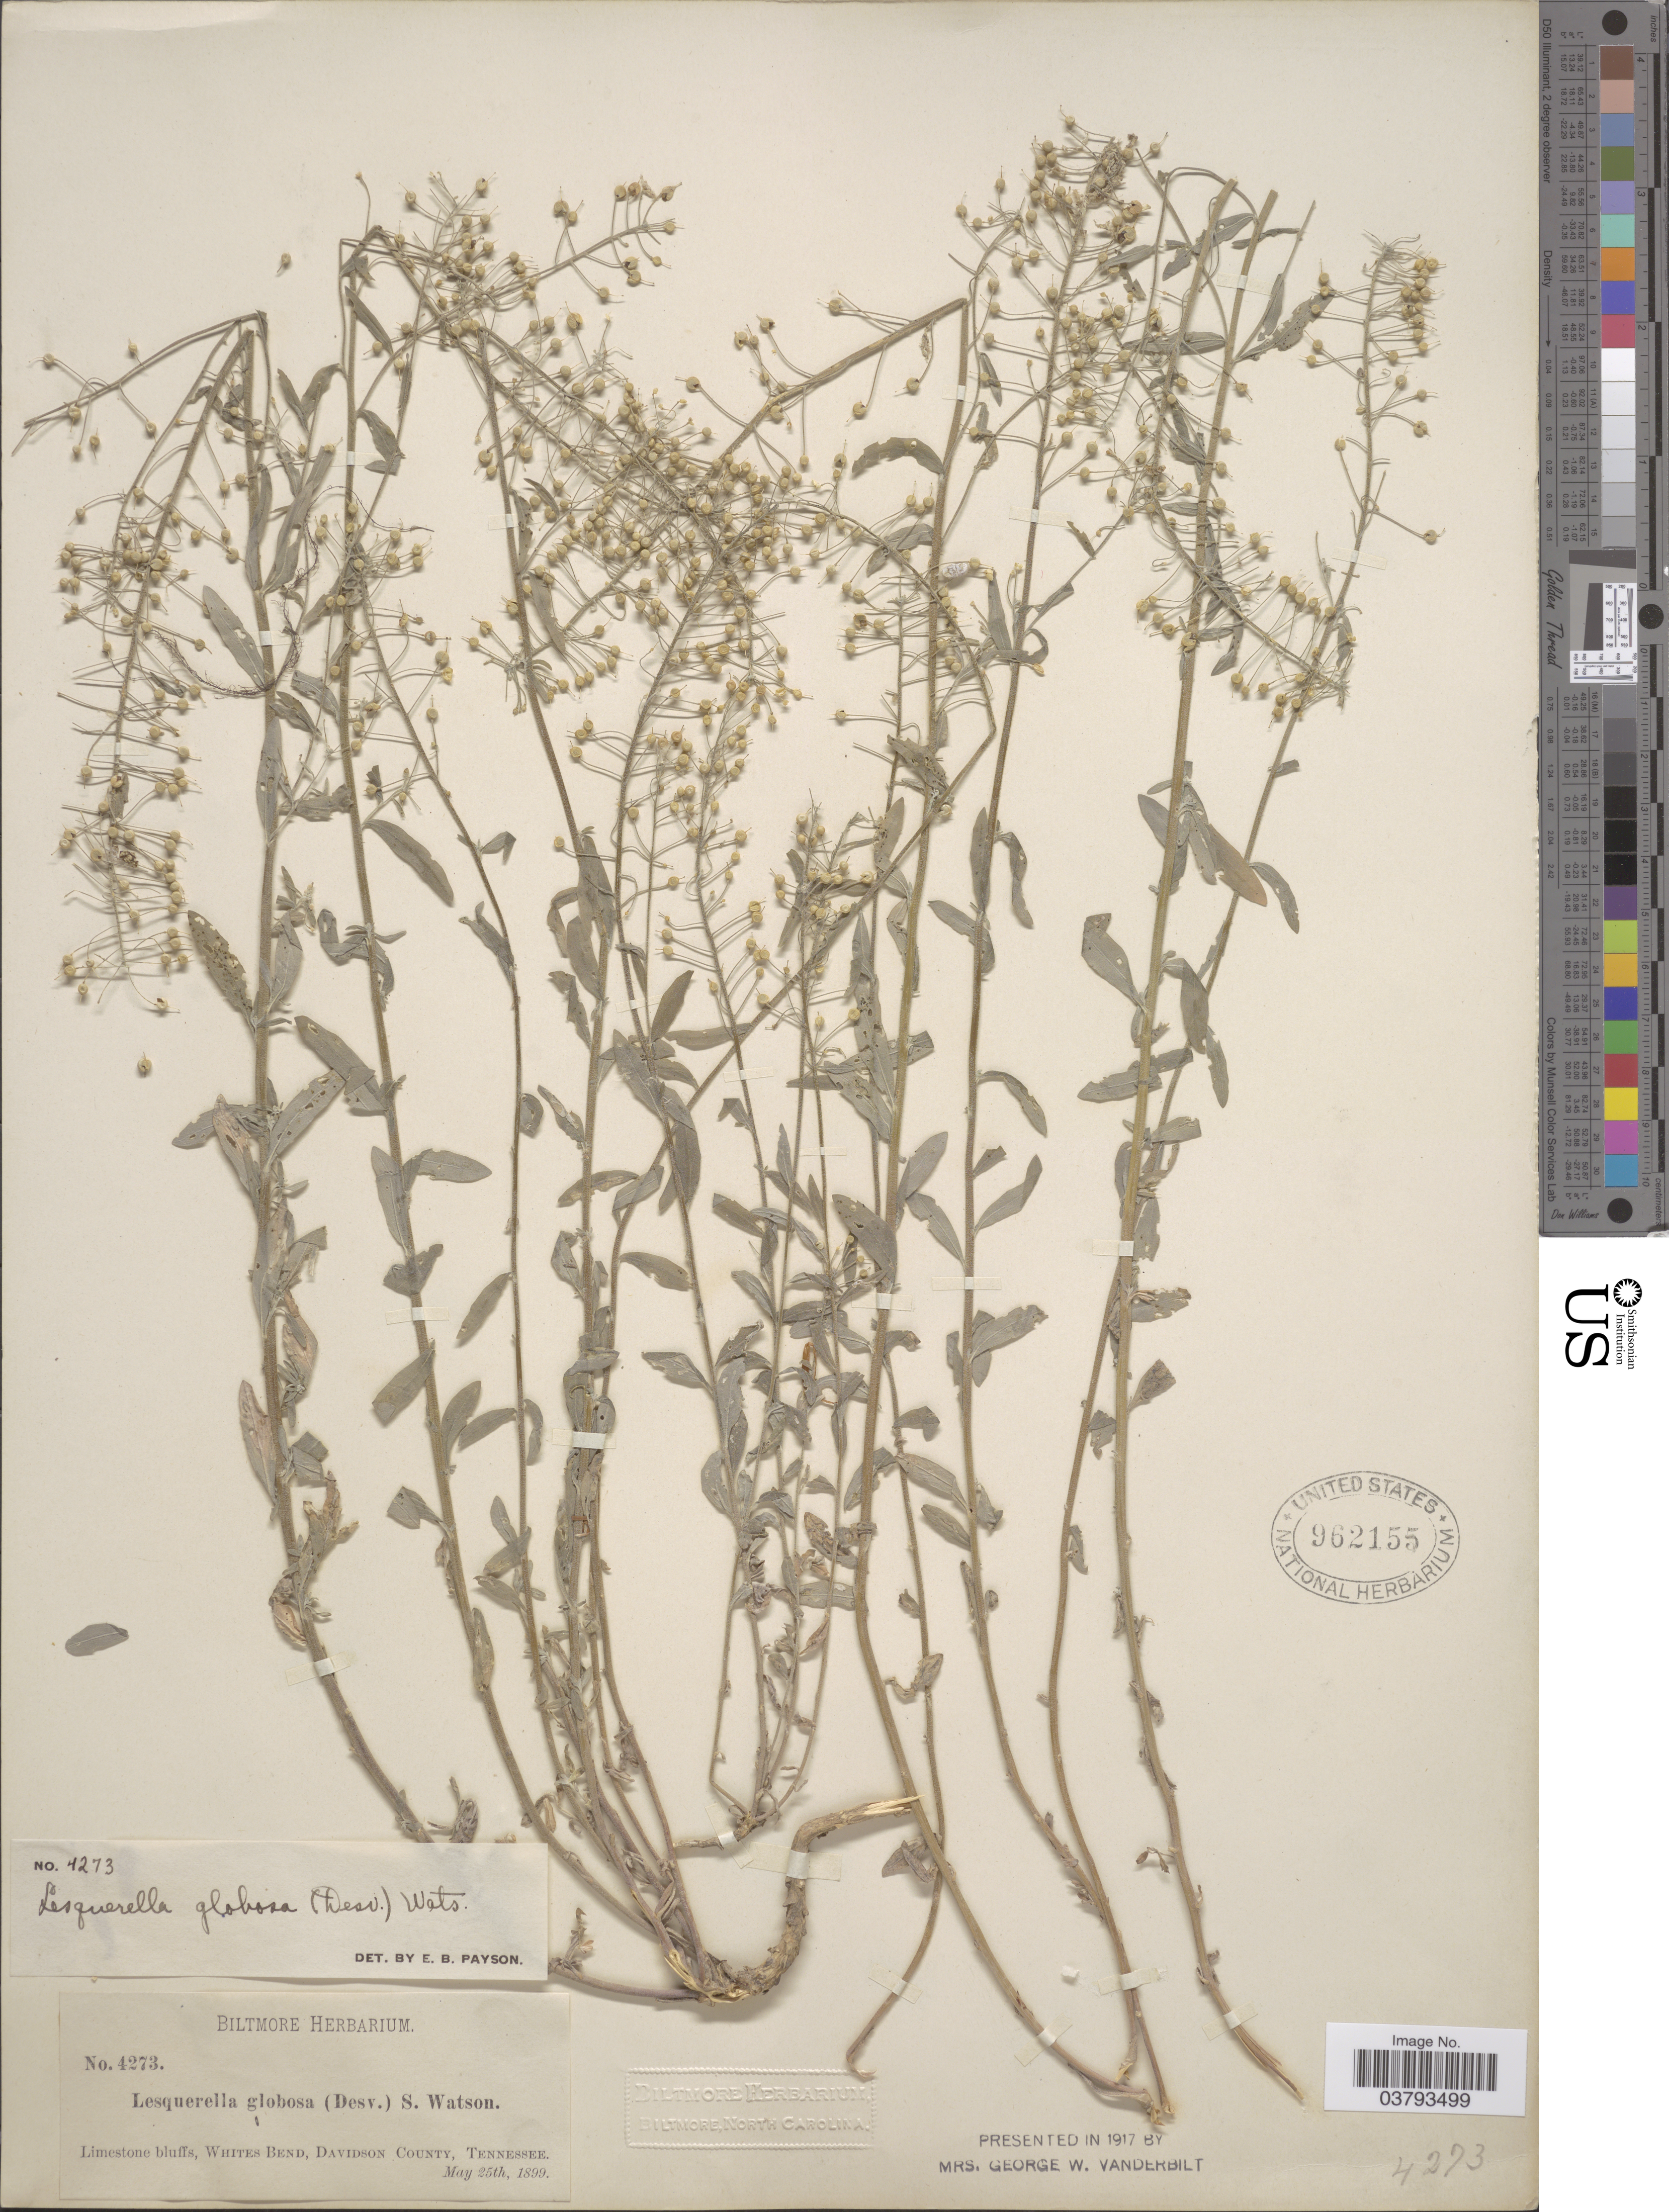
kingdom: Plantae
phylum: Tracheophyta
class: Magnoliopsida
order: Brassicales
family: Brassicaceae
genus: Lesquerella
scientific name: Lesquerella globosa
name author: (Desv.) S. Watson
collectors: ex herb. Biltmore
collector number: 4273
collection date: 1899-05-25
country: United States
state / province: Tennessee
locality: Limestone Bluffs, Whites Bend, Davidson County.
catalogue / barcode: US 962155